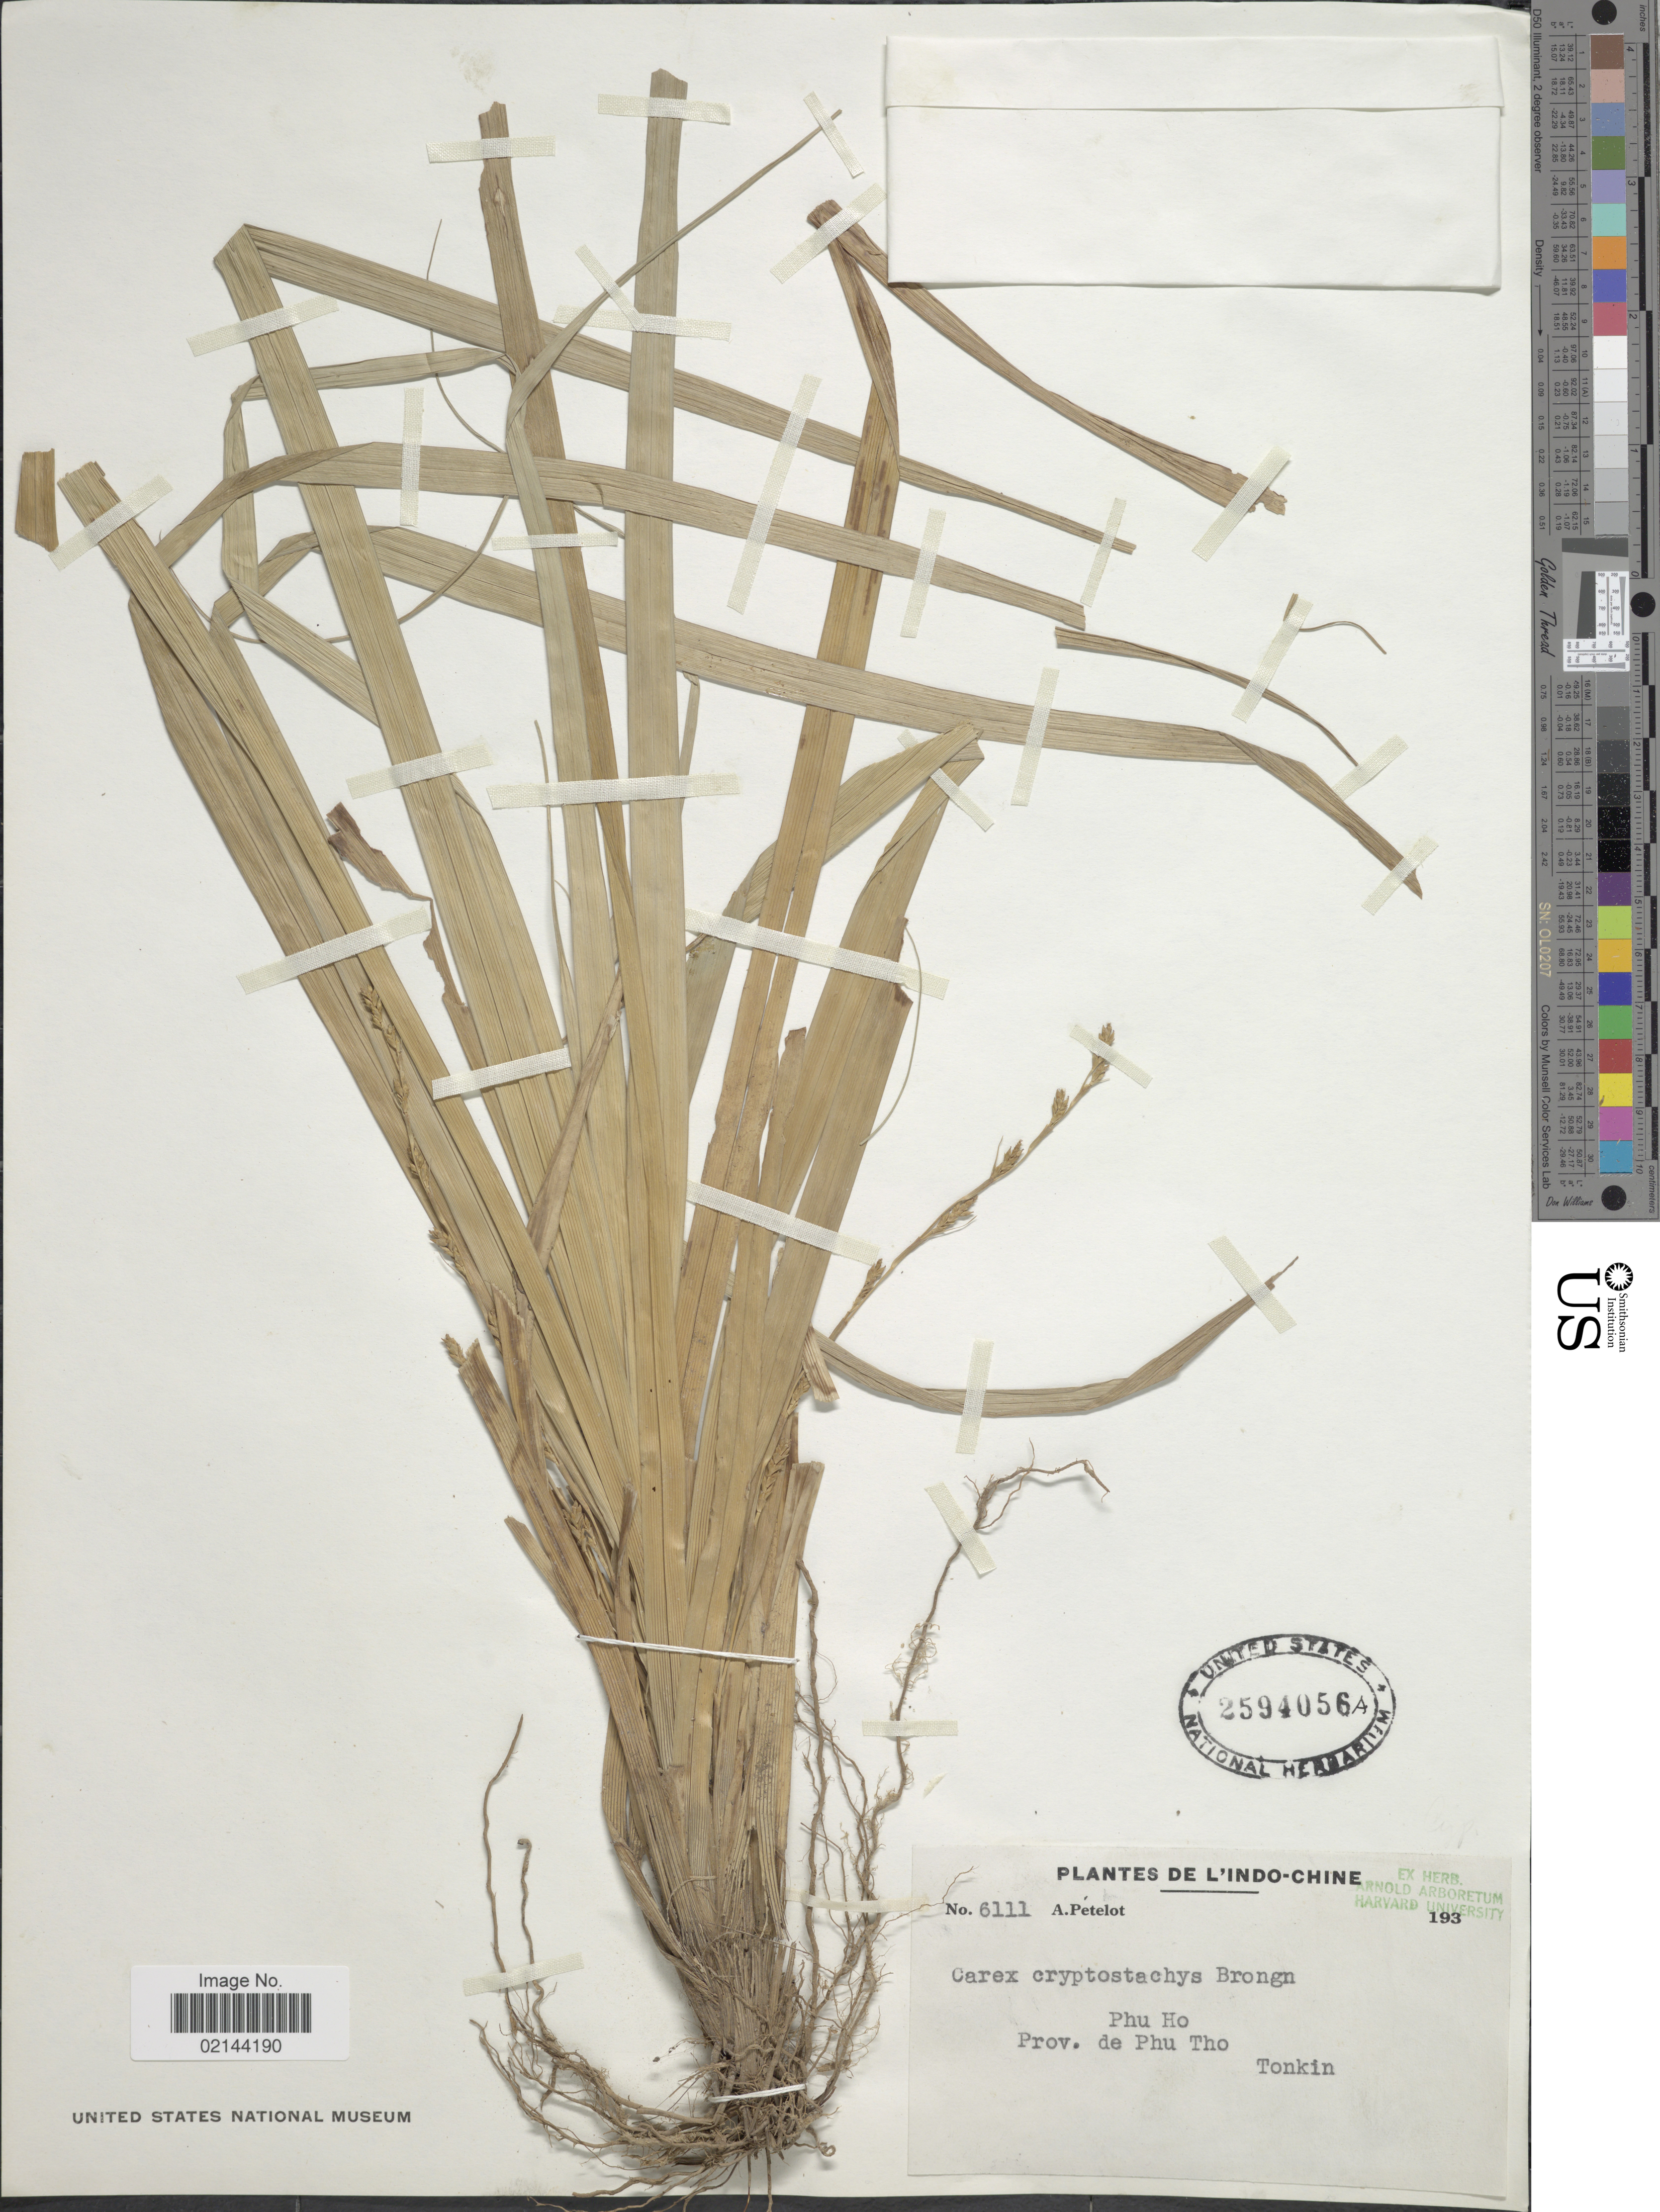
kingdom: Plantae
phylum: Tracheophyta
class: Liliopsida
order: Poales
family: Cyperaceae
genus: Carex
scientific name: Carex cryptostachys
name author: Brongn.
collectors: A. Petelot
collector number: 6111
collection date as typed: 193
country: Vietnam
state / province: Phu Tho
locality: Phu Ho, Prov. de Phu Tho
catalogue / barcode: US 2594056A